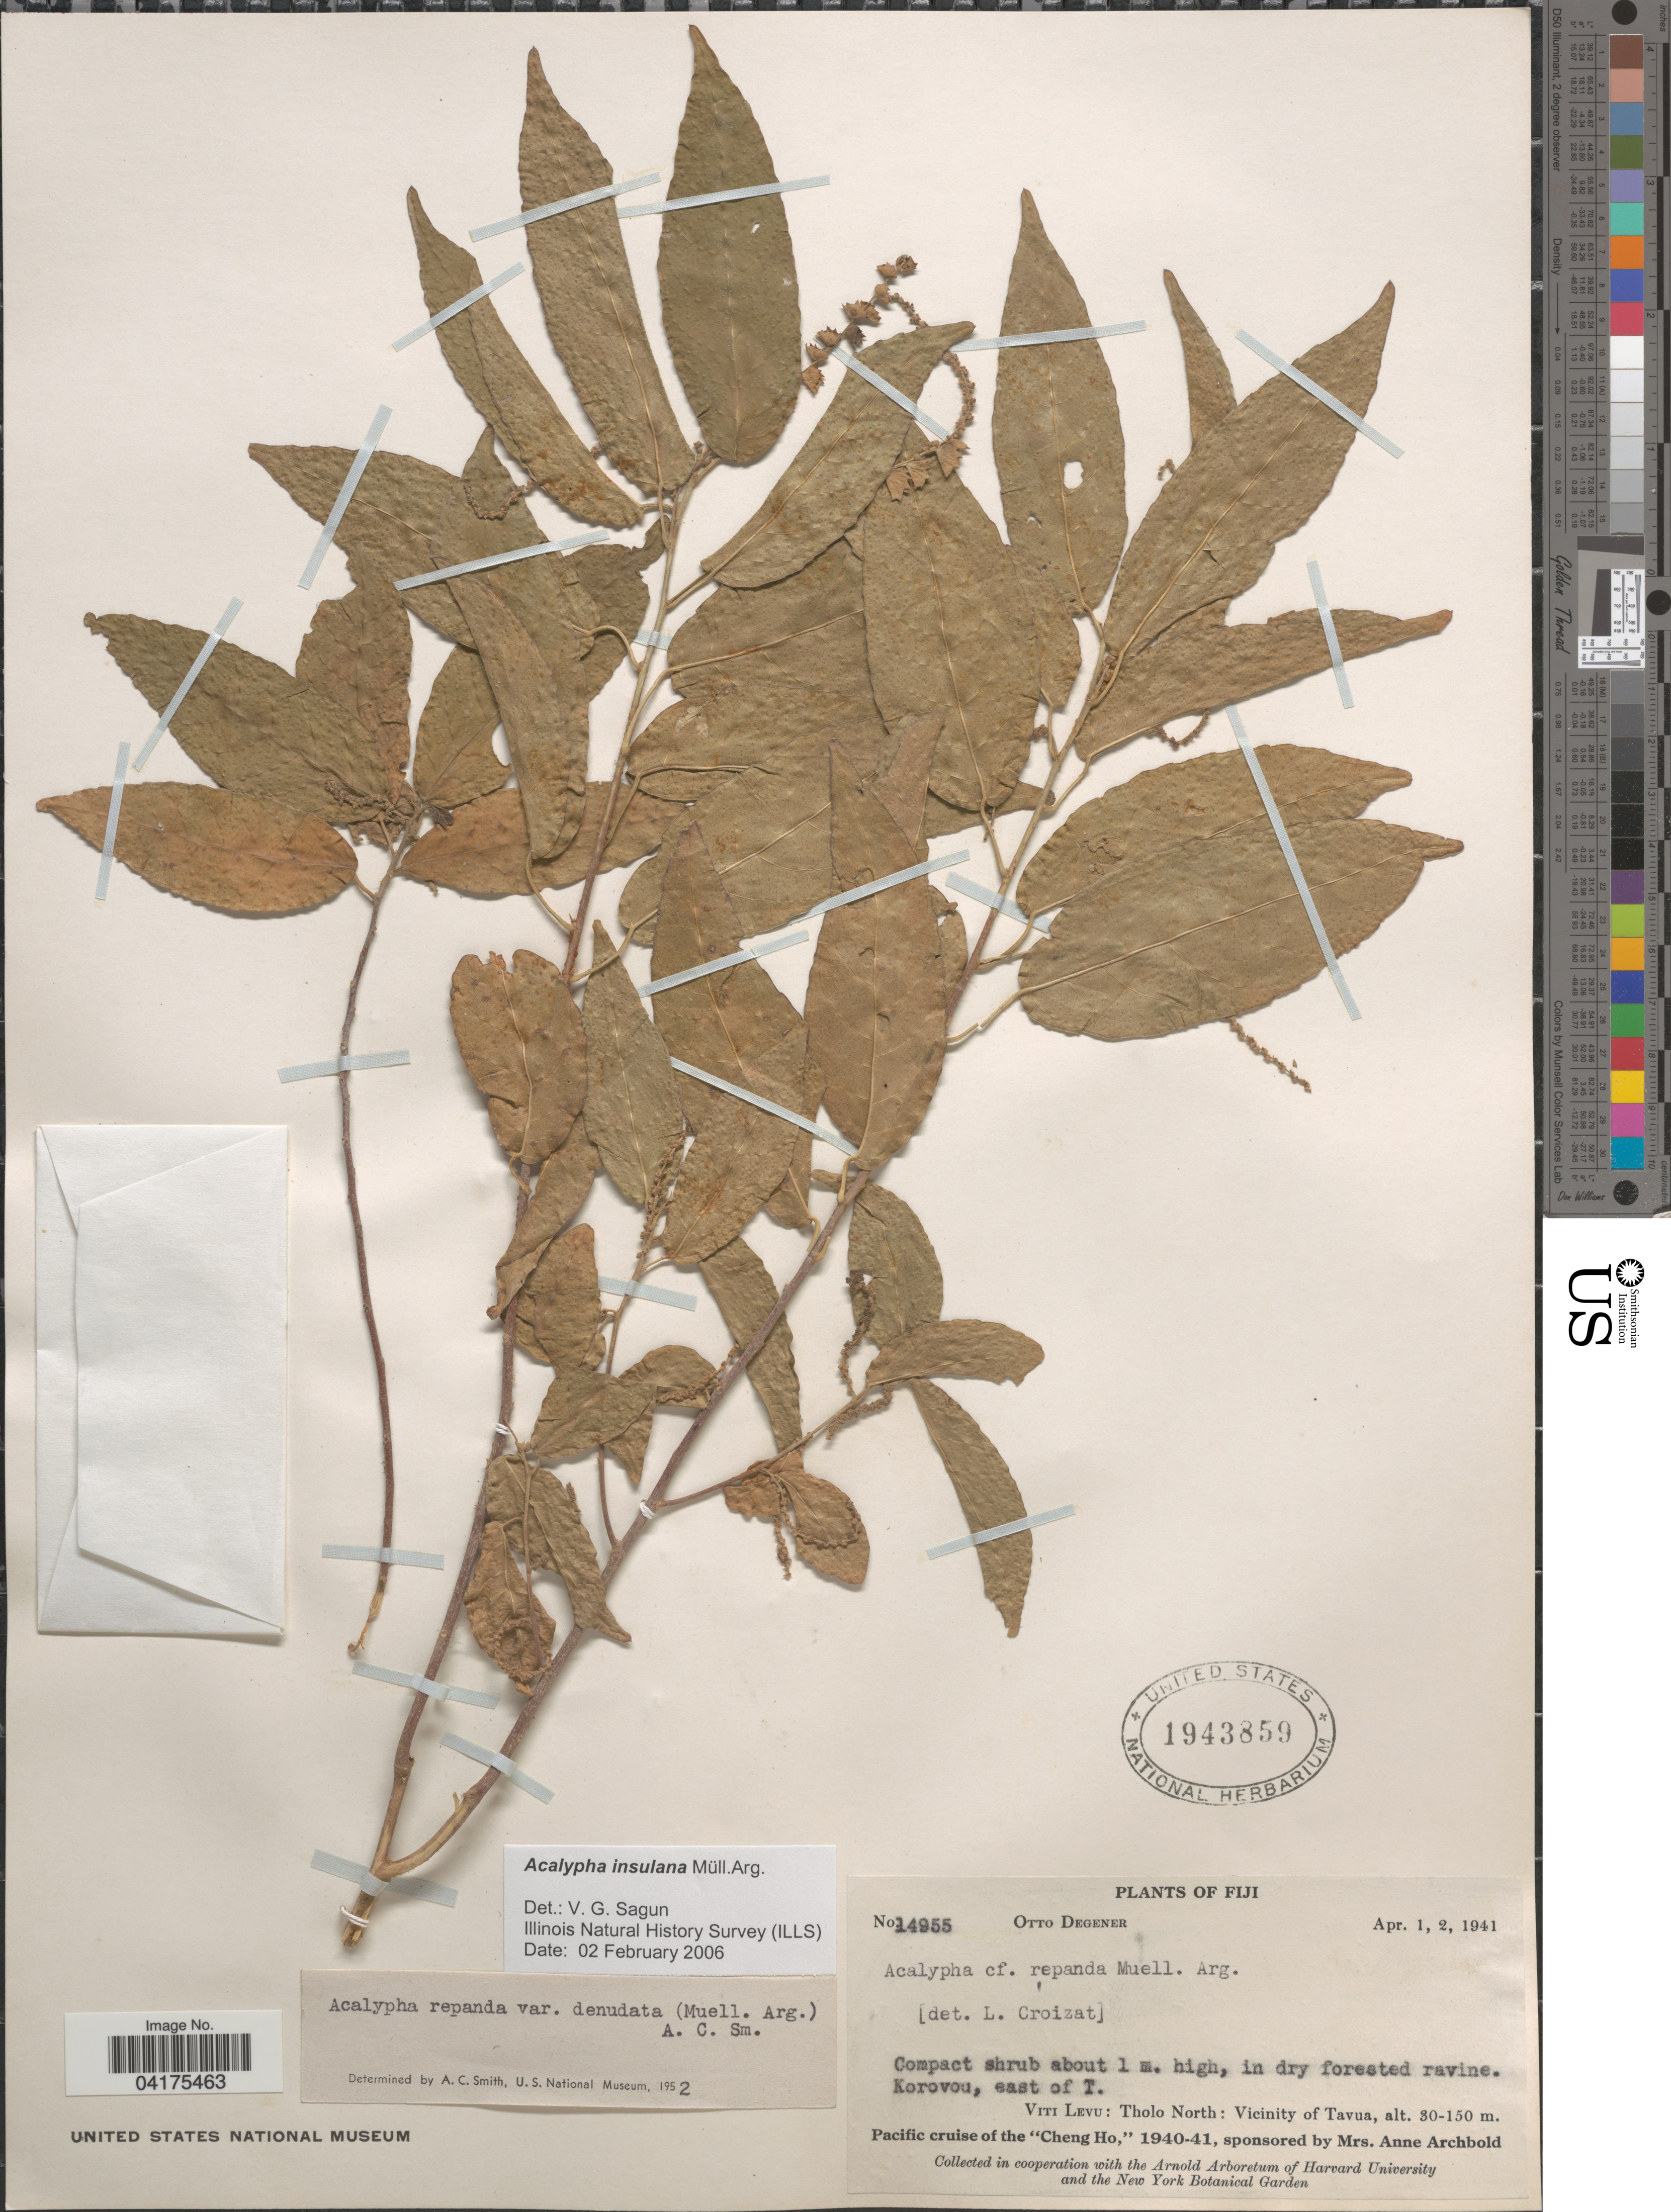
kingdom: Plantae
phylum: Tracheophyta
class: Magnoliopsida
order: Malpighiales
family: Euphorbiaceae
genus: Acalypha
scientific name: Acalypha insulana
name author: Müll. Arg.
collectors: O. Degener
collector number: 14955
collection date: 1941-04-01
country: Fiji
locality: Korovou, east of T. Viti Levu: Tholo North: Vicinity of Tavua. Pacific cruise of the "Cheng Ho", 1940-41.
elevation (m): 30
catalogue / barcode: US 1943859